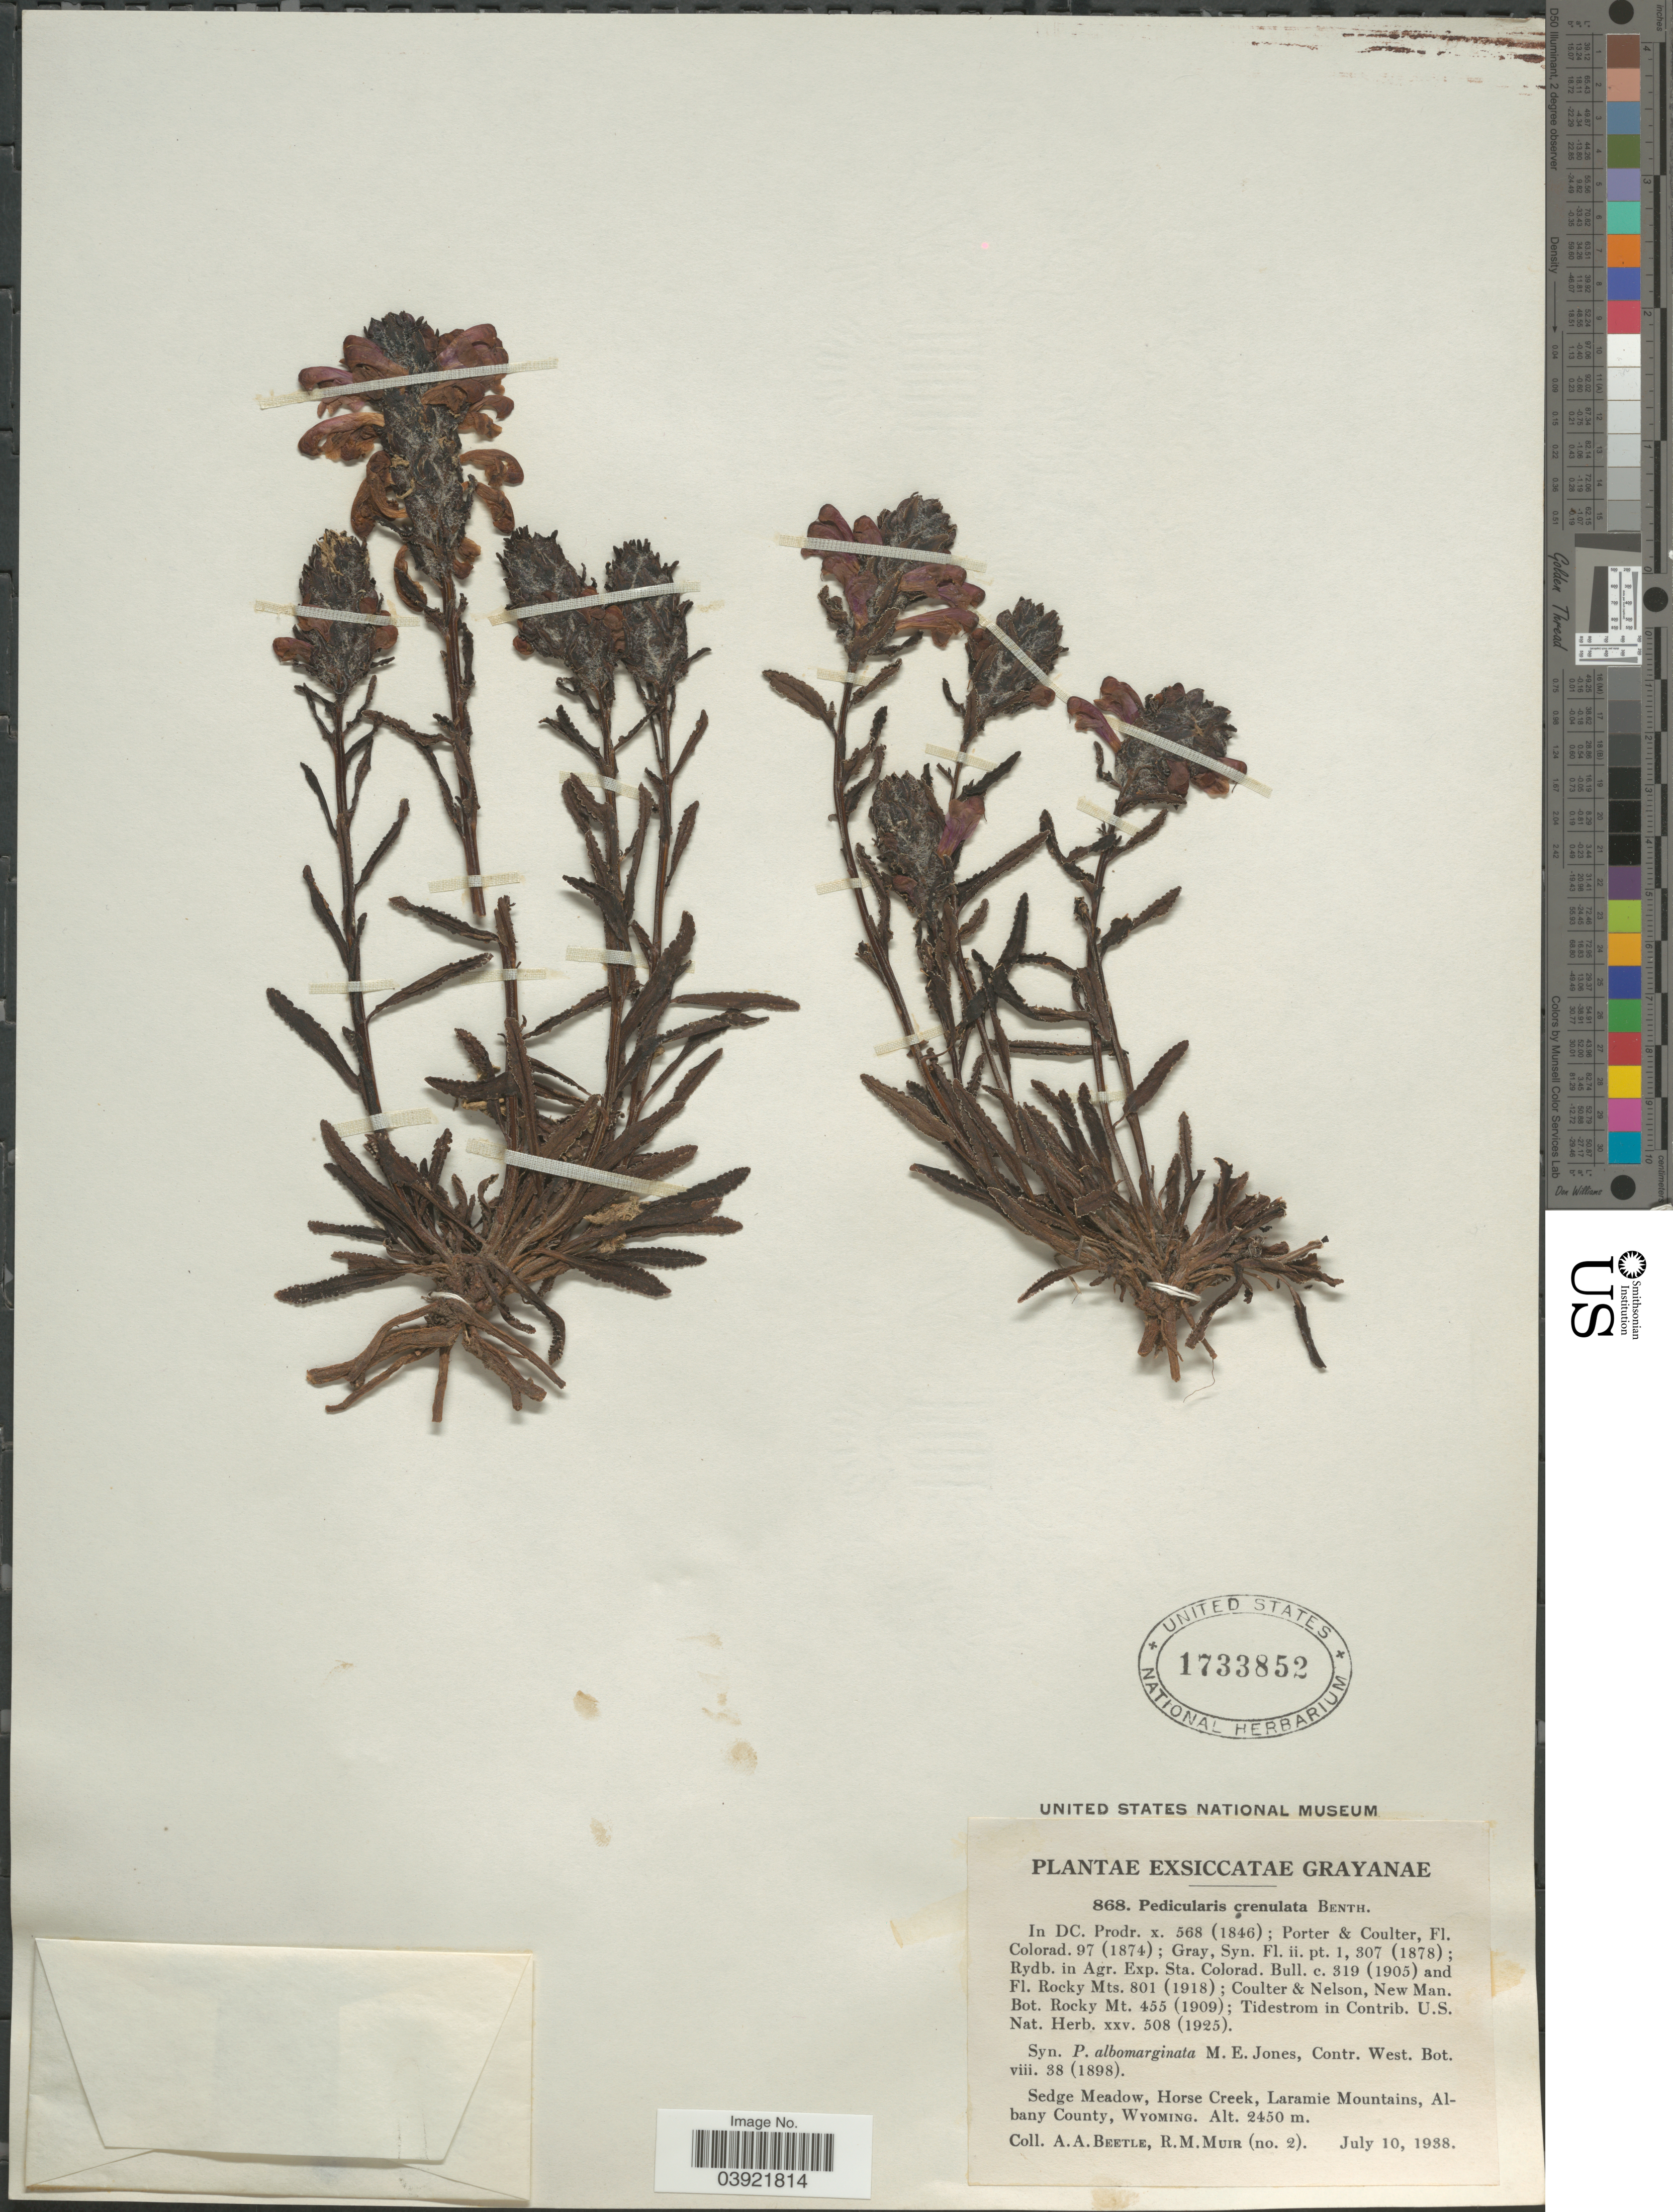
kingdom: Plantae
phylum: Tracheophyta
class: Magnoliopsida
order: Lamiales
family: Orobanchaceae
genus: Pedicularis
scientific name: Pedicularis crenulata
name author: Benth.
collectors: A. A. Beetle & -- Muir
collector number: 2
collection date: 1938-07-10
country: United States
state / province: Wyoming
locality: Sedge Meadow, Horse Creek, Laramie Mountains, Albany County.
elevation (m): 2450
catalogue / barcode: US 1733852